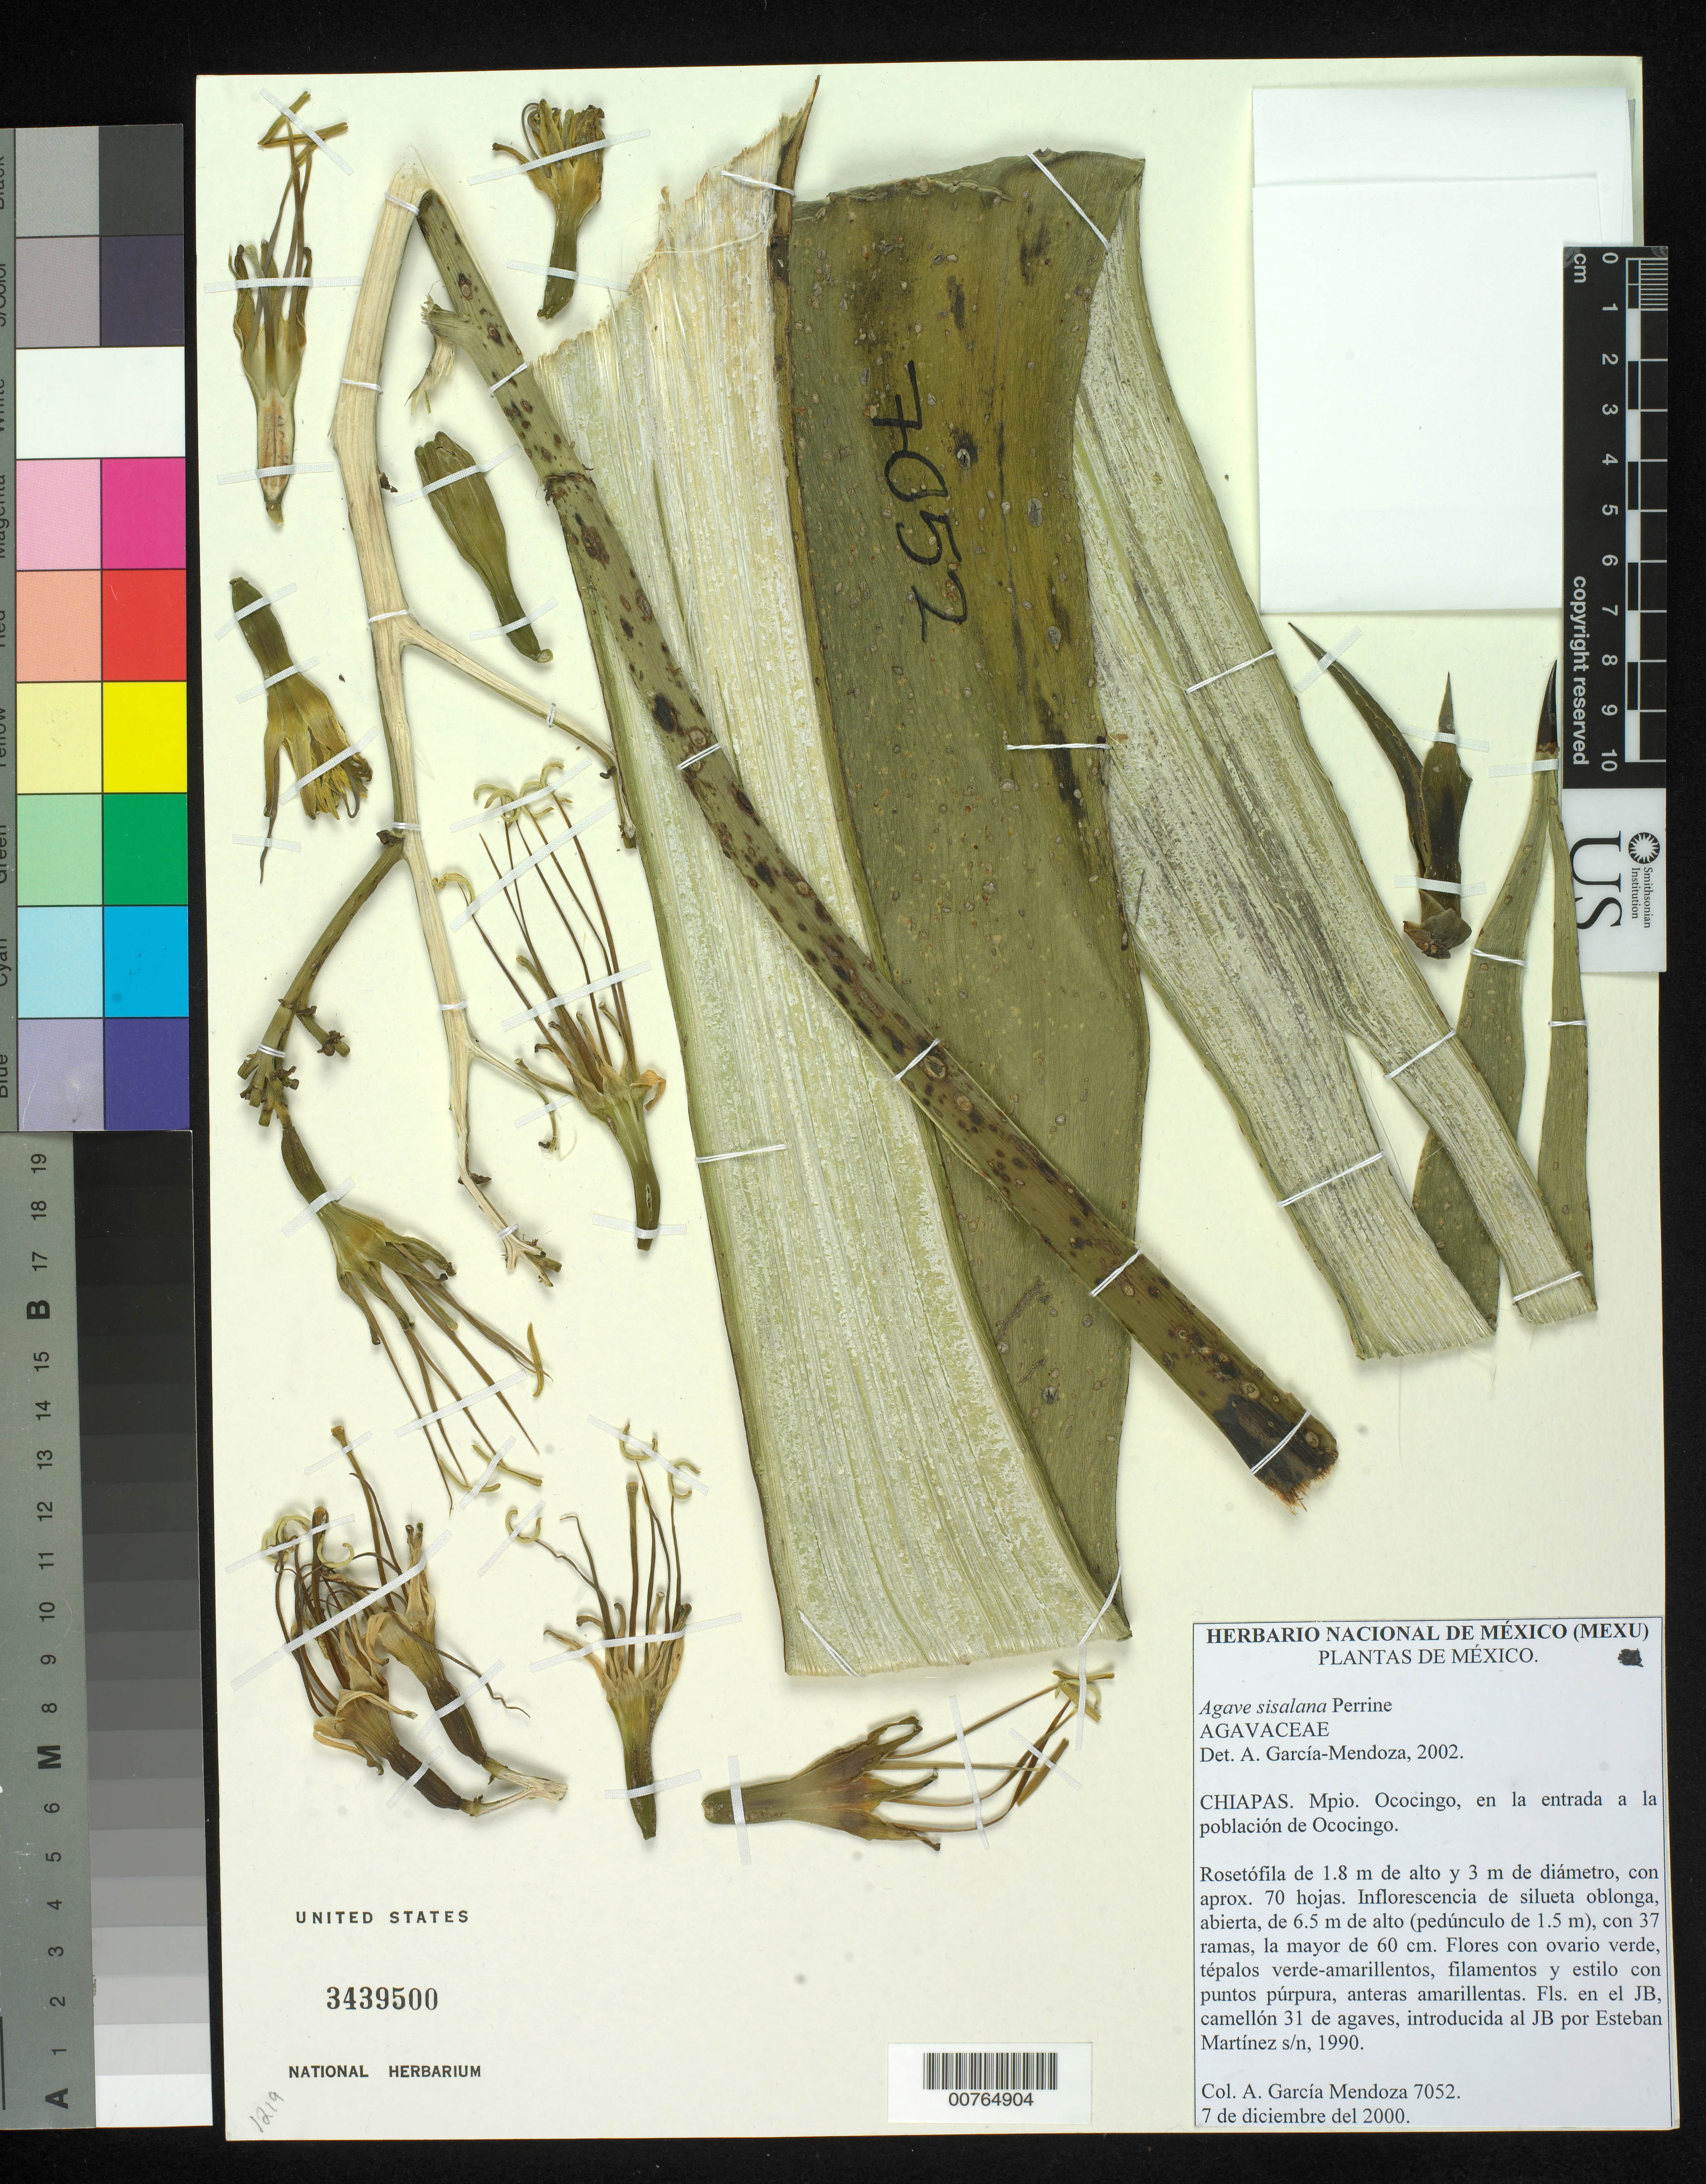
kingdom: Plantae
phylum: Tracheophyta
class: Liliopsida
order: Asparagales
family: Asparagaceae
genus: Agave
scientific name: Agave sisalana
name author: Perrine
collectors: A. García-Mendoza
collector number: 7052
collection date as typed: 07 Dec 2000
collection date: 2000-12-07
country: Mexico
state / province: Chiapas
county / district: Ococingo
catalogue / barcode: US 3439500